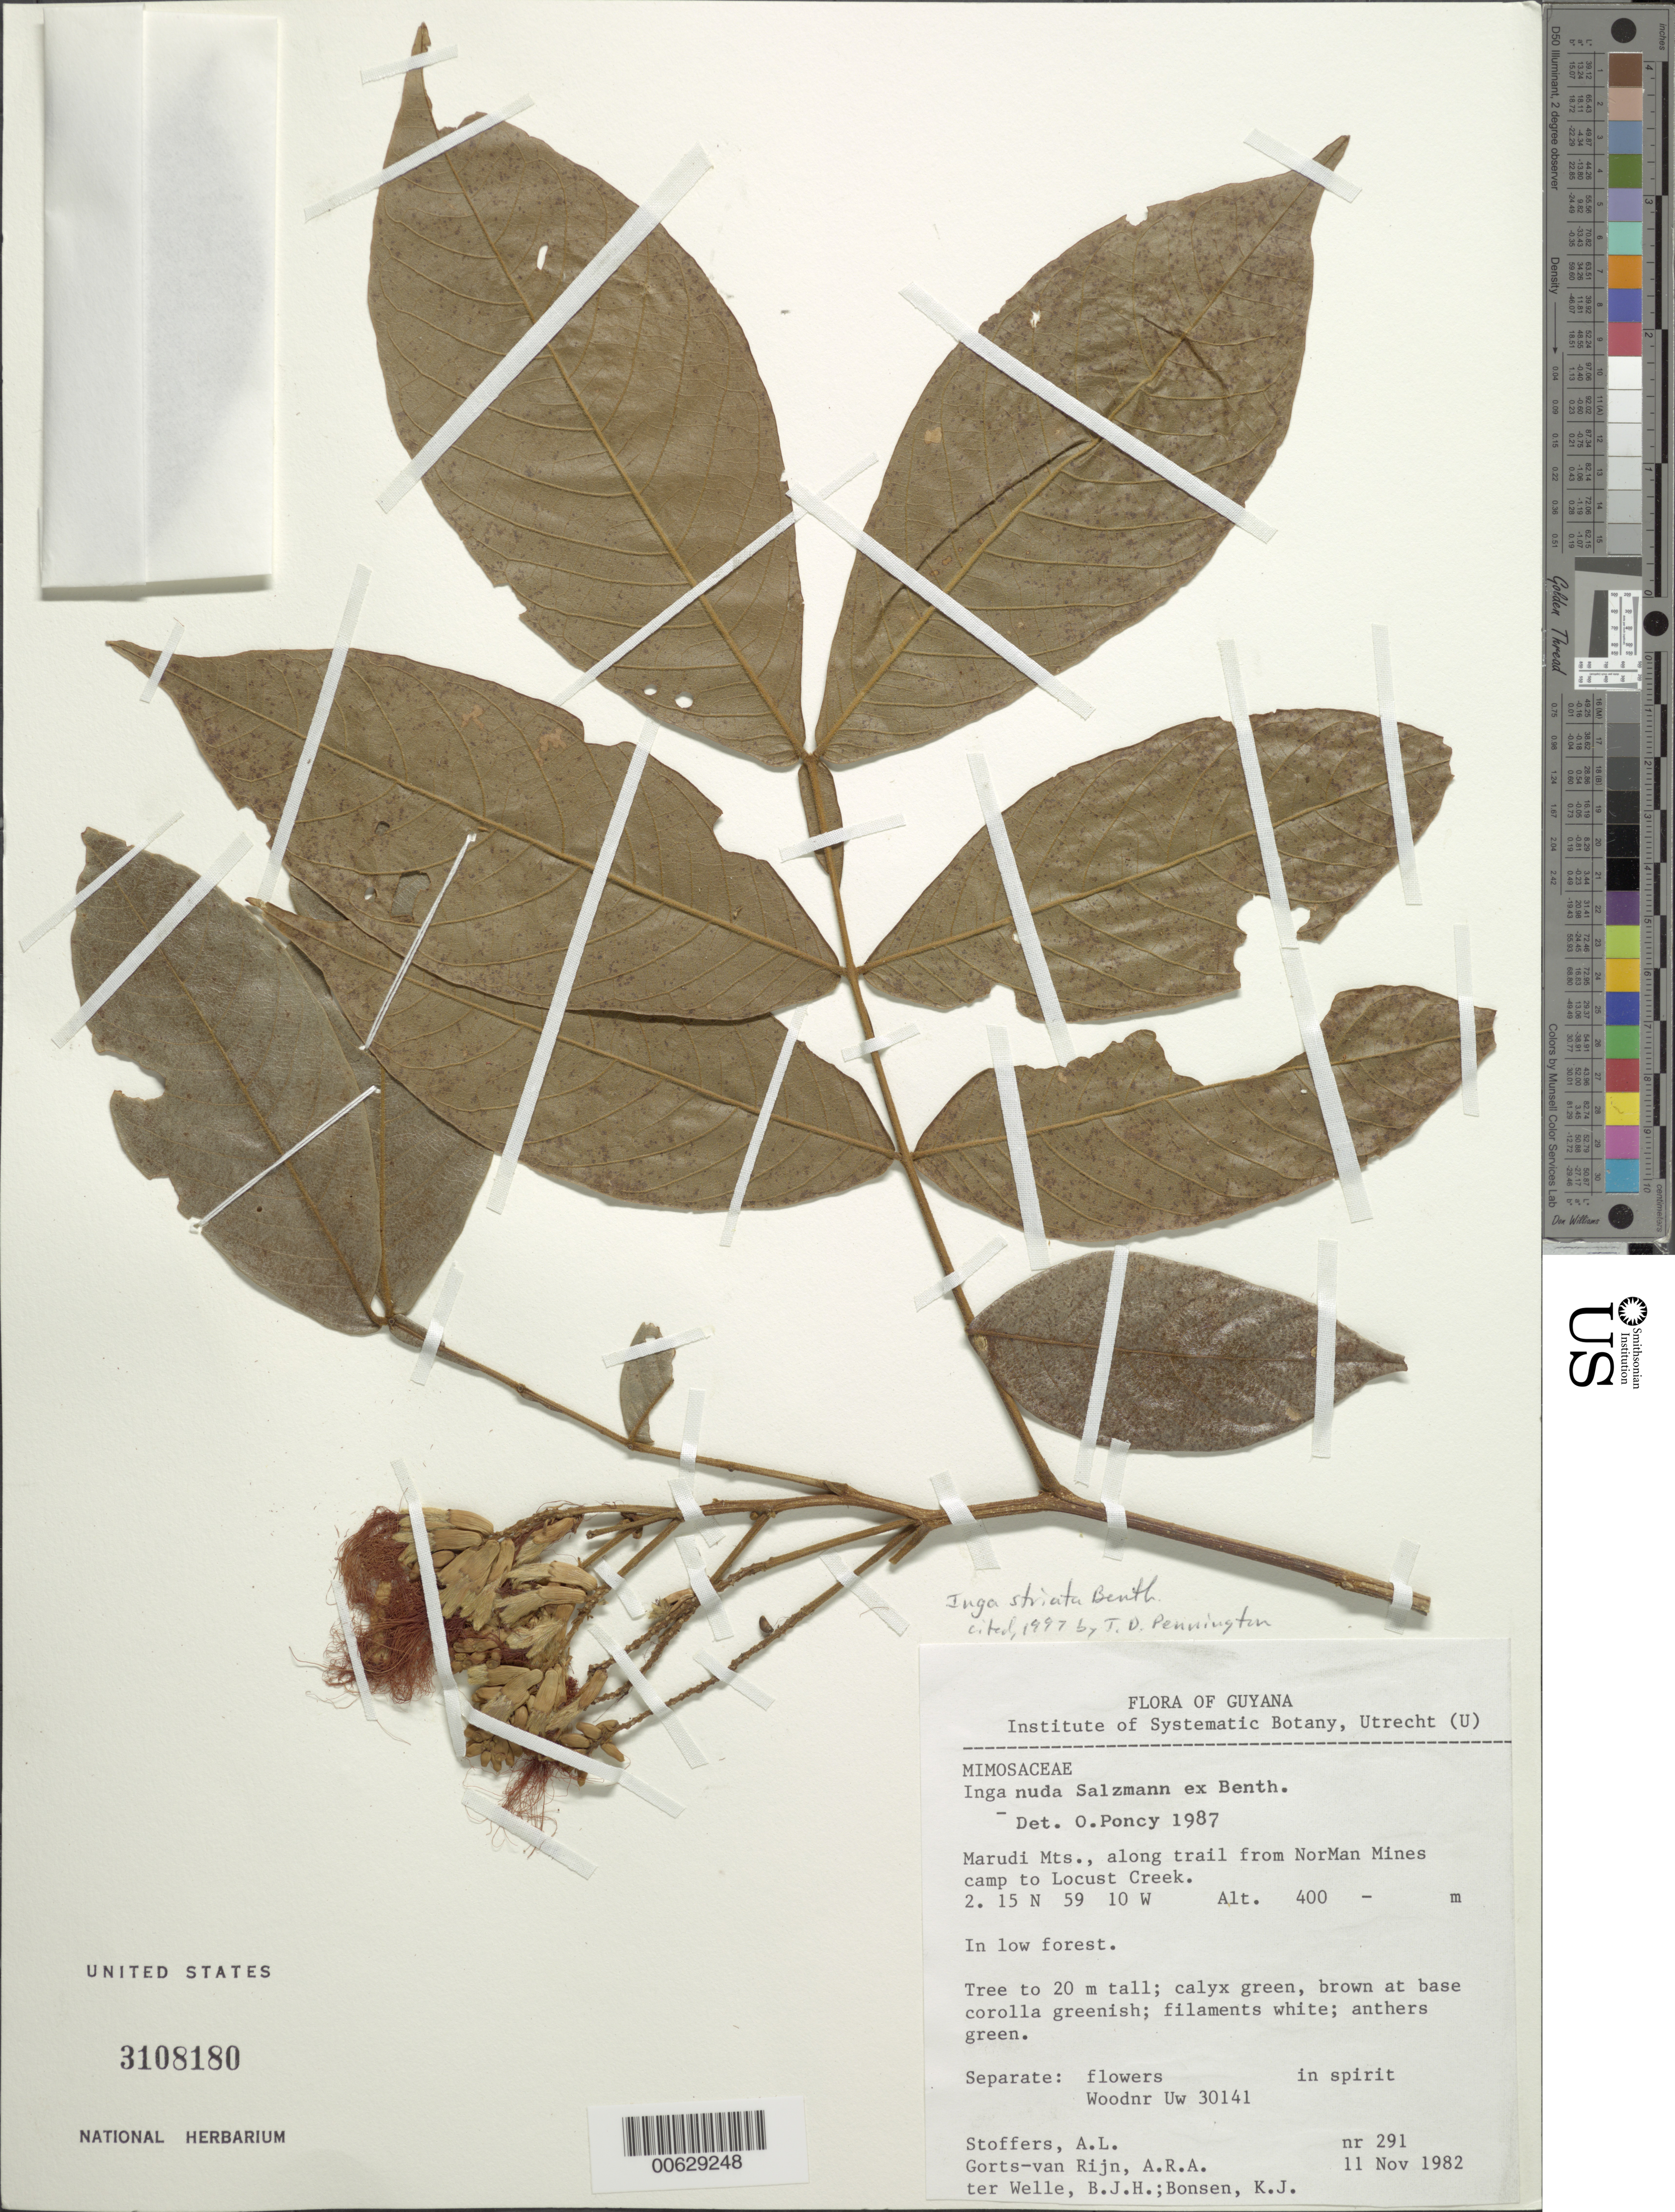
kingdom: Plantae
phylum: Tracheophyta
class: Magnoliopsida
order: Fabales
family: Fabaceae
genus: Inga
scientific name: Inga striata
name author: Benth.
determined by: Pennington, T. D., (K)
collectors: A. Stoffers, A. .R. A. Görts-van Rijn, B. Welle & K. Bonsen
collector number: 291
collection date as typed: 11-Nov-82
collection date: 1982-11-11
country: Guyana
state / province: U. Takutu-U. Essequibo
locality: Marudi Mts., along trail from NorMan Mines camp to Locust Creek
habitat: Low forest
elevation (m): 400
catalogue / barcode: US 3108180